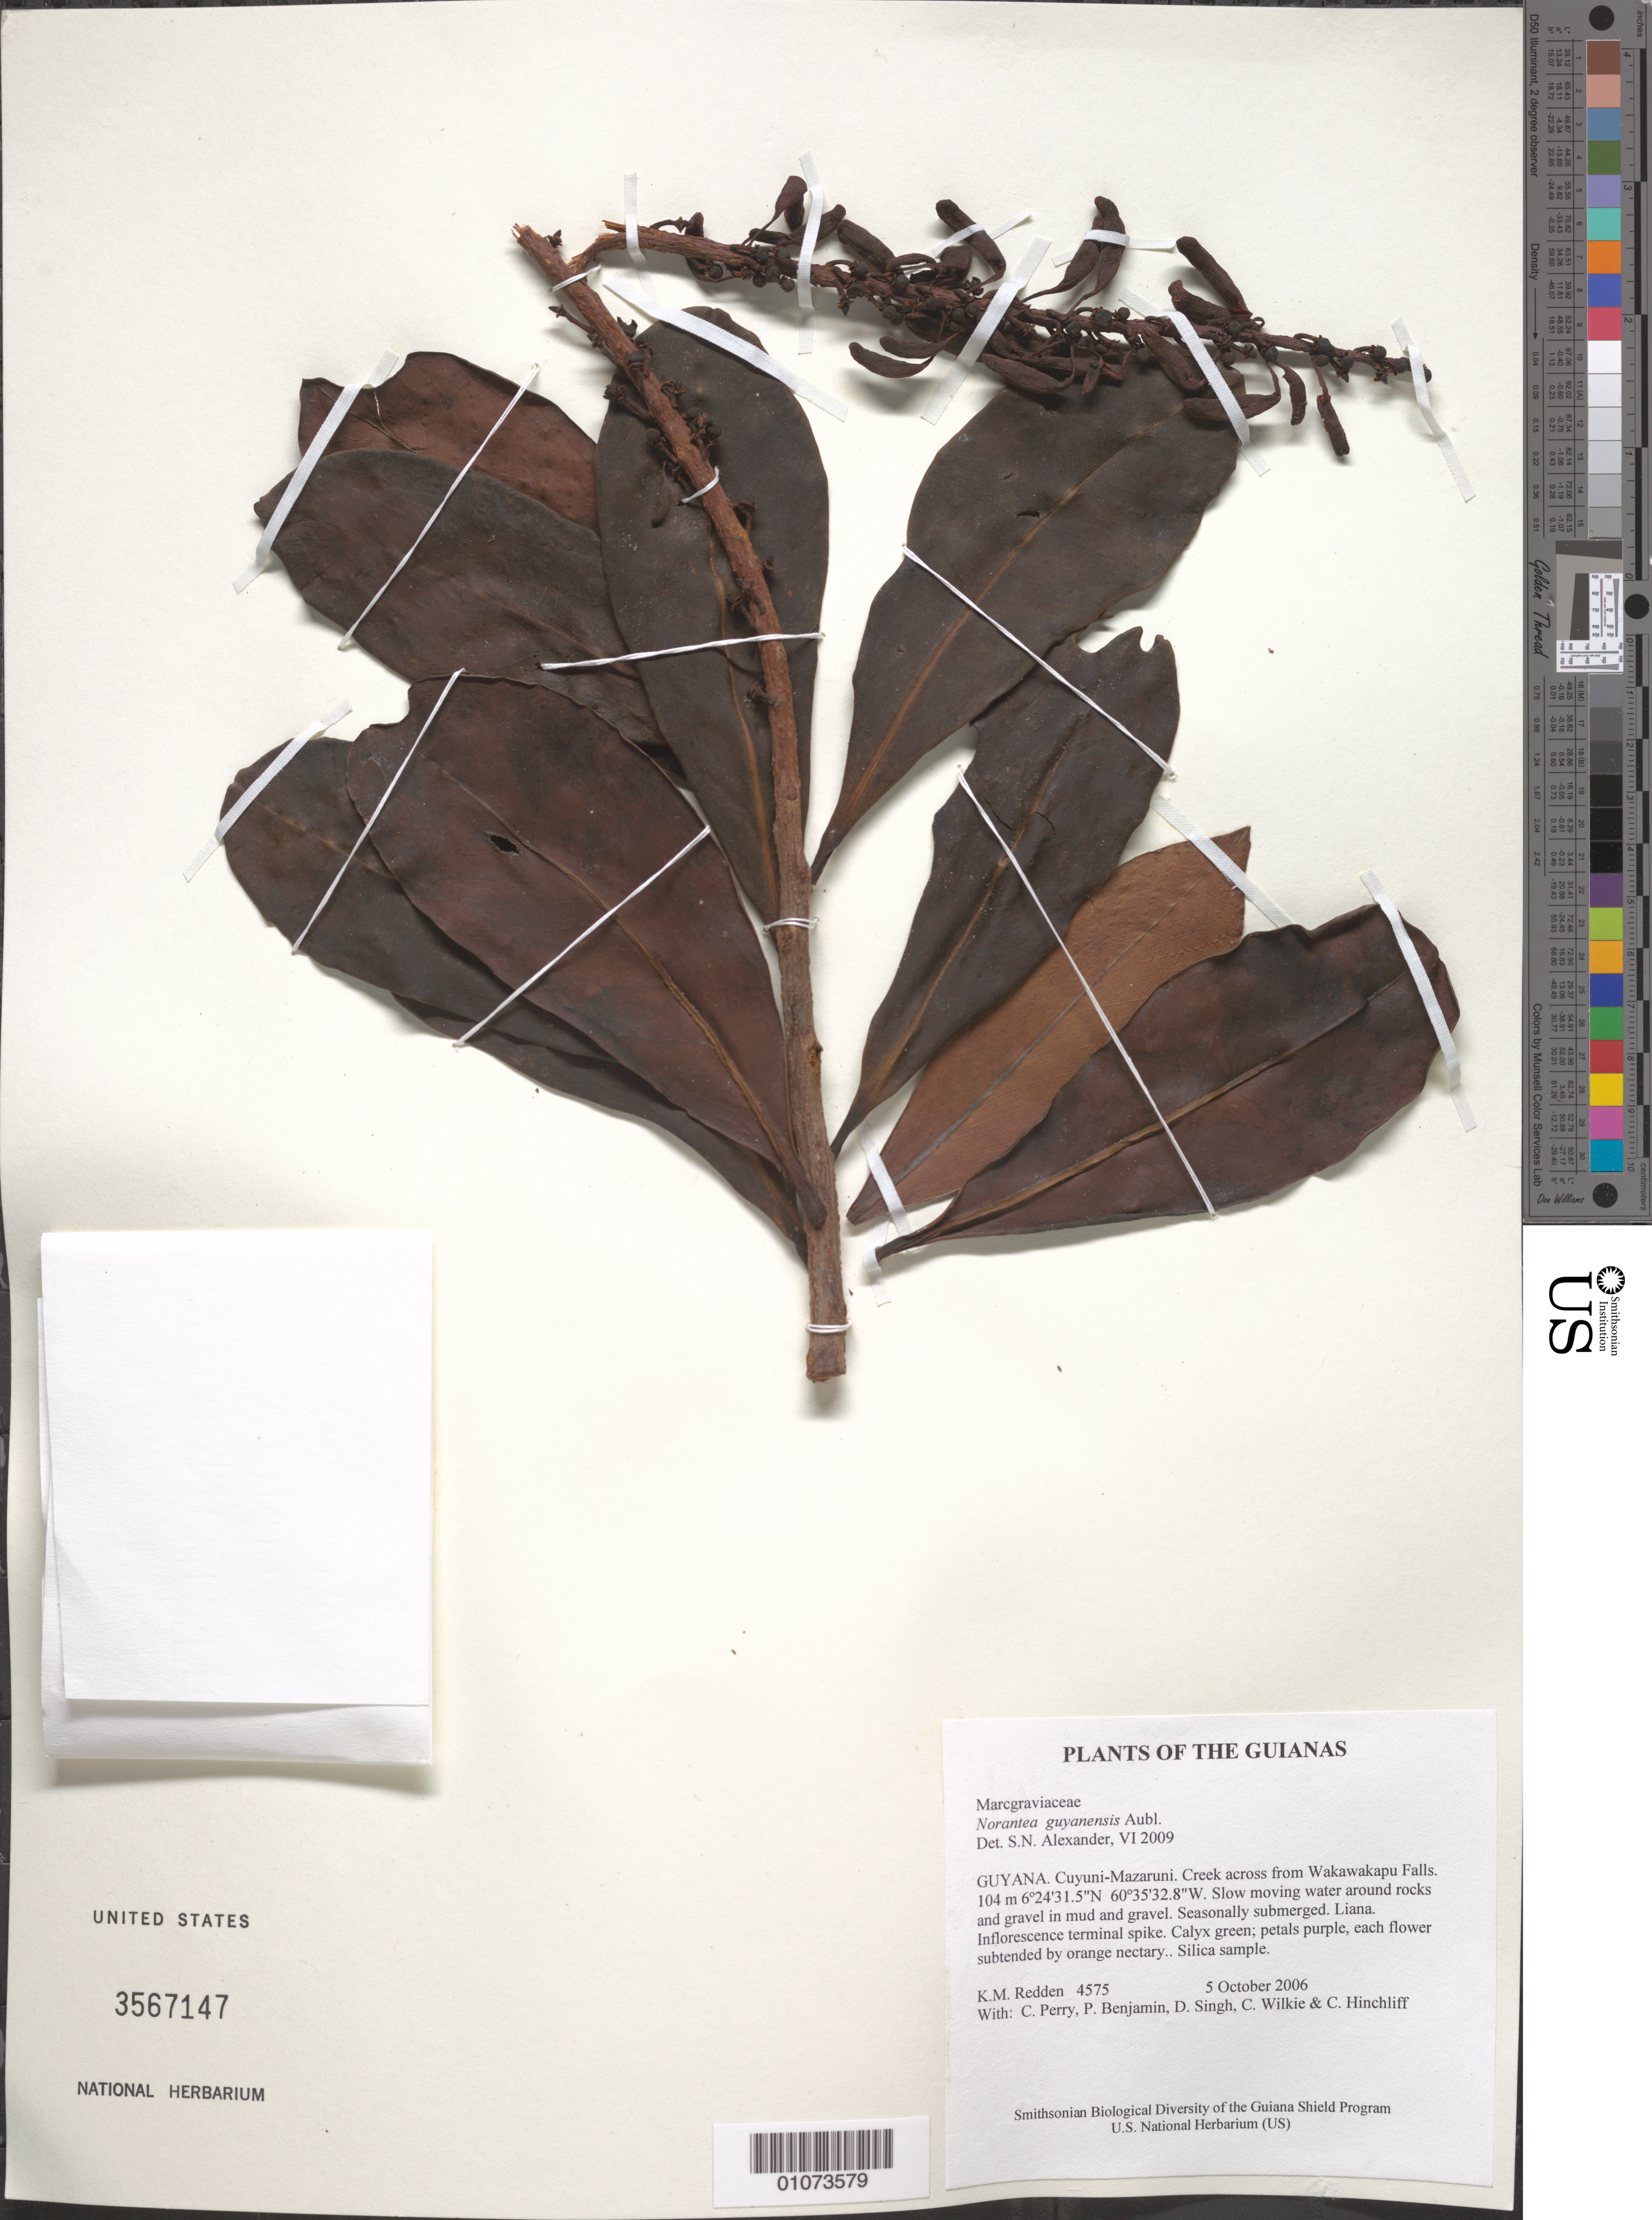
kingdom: Plantae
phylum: Tracheophyta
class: Magnoliopsida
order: Ericales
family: Marcgraviaceae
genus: Norantea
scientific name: Norantea guianensis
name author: Aubl.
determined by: Alexander, S. N.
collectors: K. M. Redden, C. Perry, P. Benjamin, D. Singh, C. Wilkie & C. E. Hinchliff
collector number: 4575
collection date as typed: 5 October 2006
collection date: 2006-10-05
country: Guyana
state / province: Cuyuni-Mazaruni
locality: Creek across from Wakawakapu Falls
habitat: Slow moving water around rocks in mud and gravel. Seasonally submerged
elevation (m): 104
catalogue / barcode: US 3567147